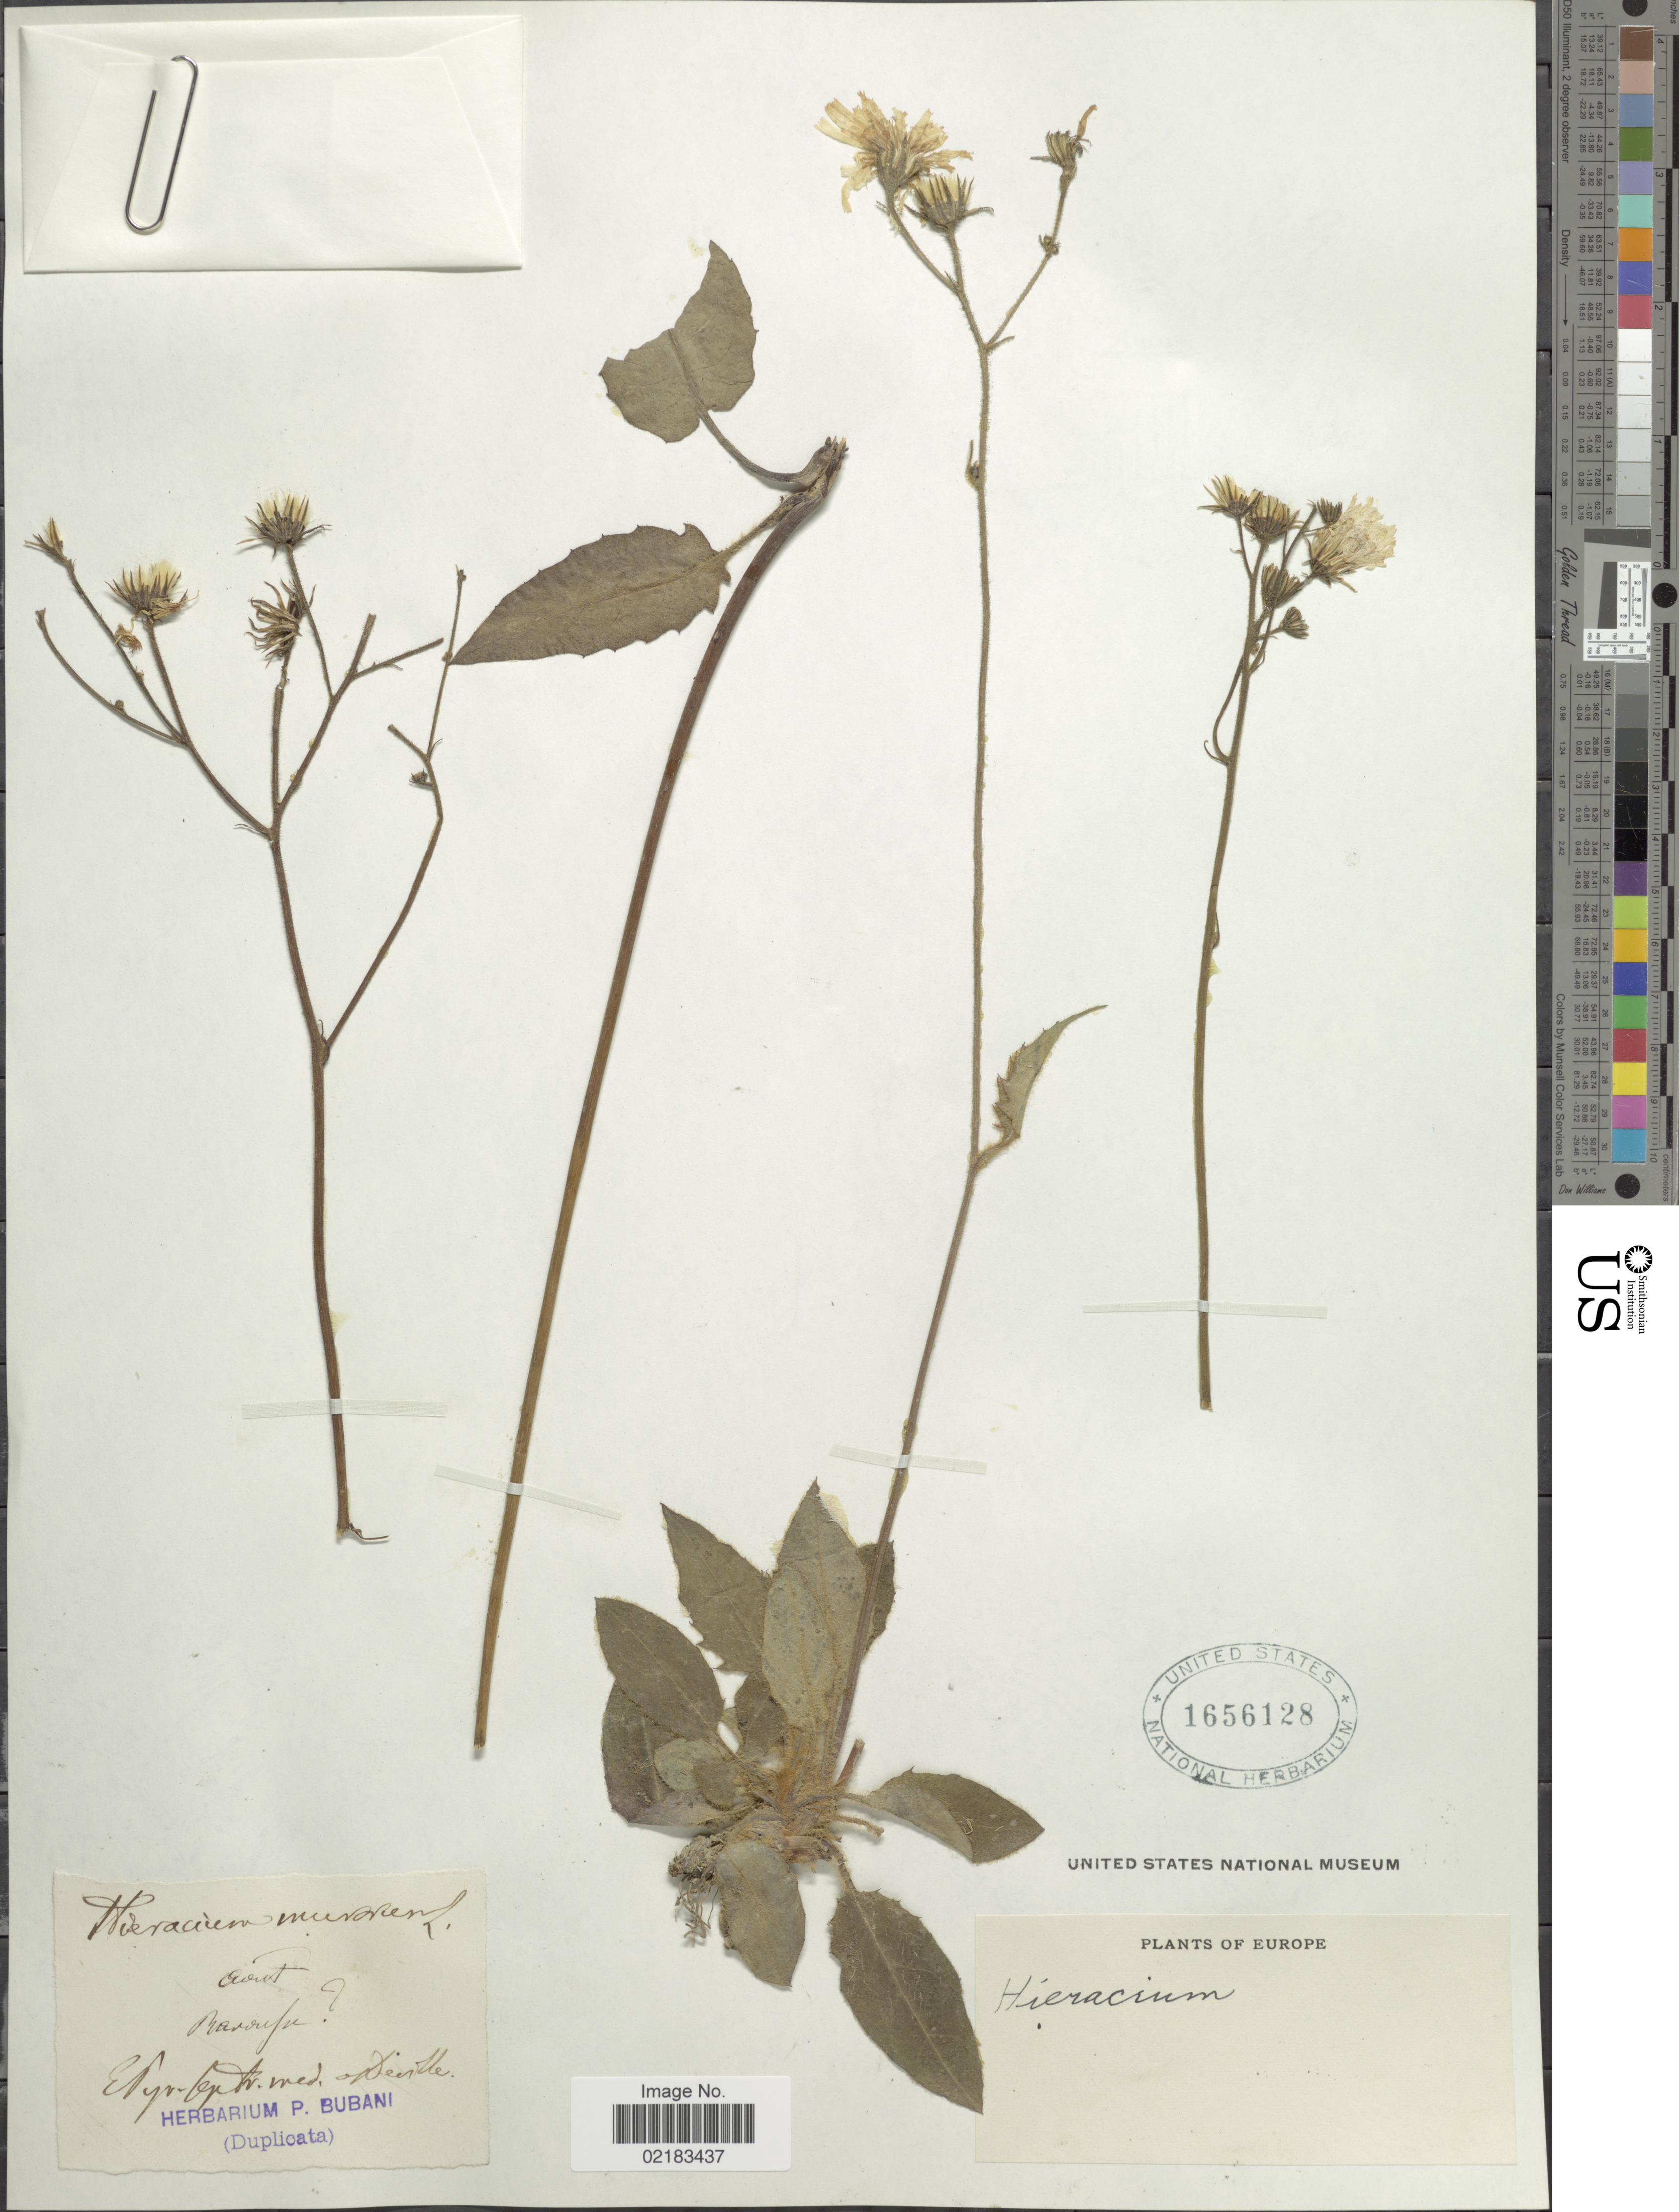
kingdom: Plantae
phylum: Tracheophyta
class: Magnoliopsida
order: Asterales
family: Asteraceae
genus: Hieracium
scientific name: Hieracium murorum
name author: L.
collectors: ex herb. P. Bubani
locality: Baroupe [unsure placement] [interpreted]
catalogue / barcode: US 1656128